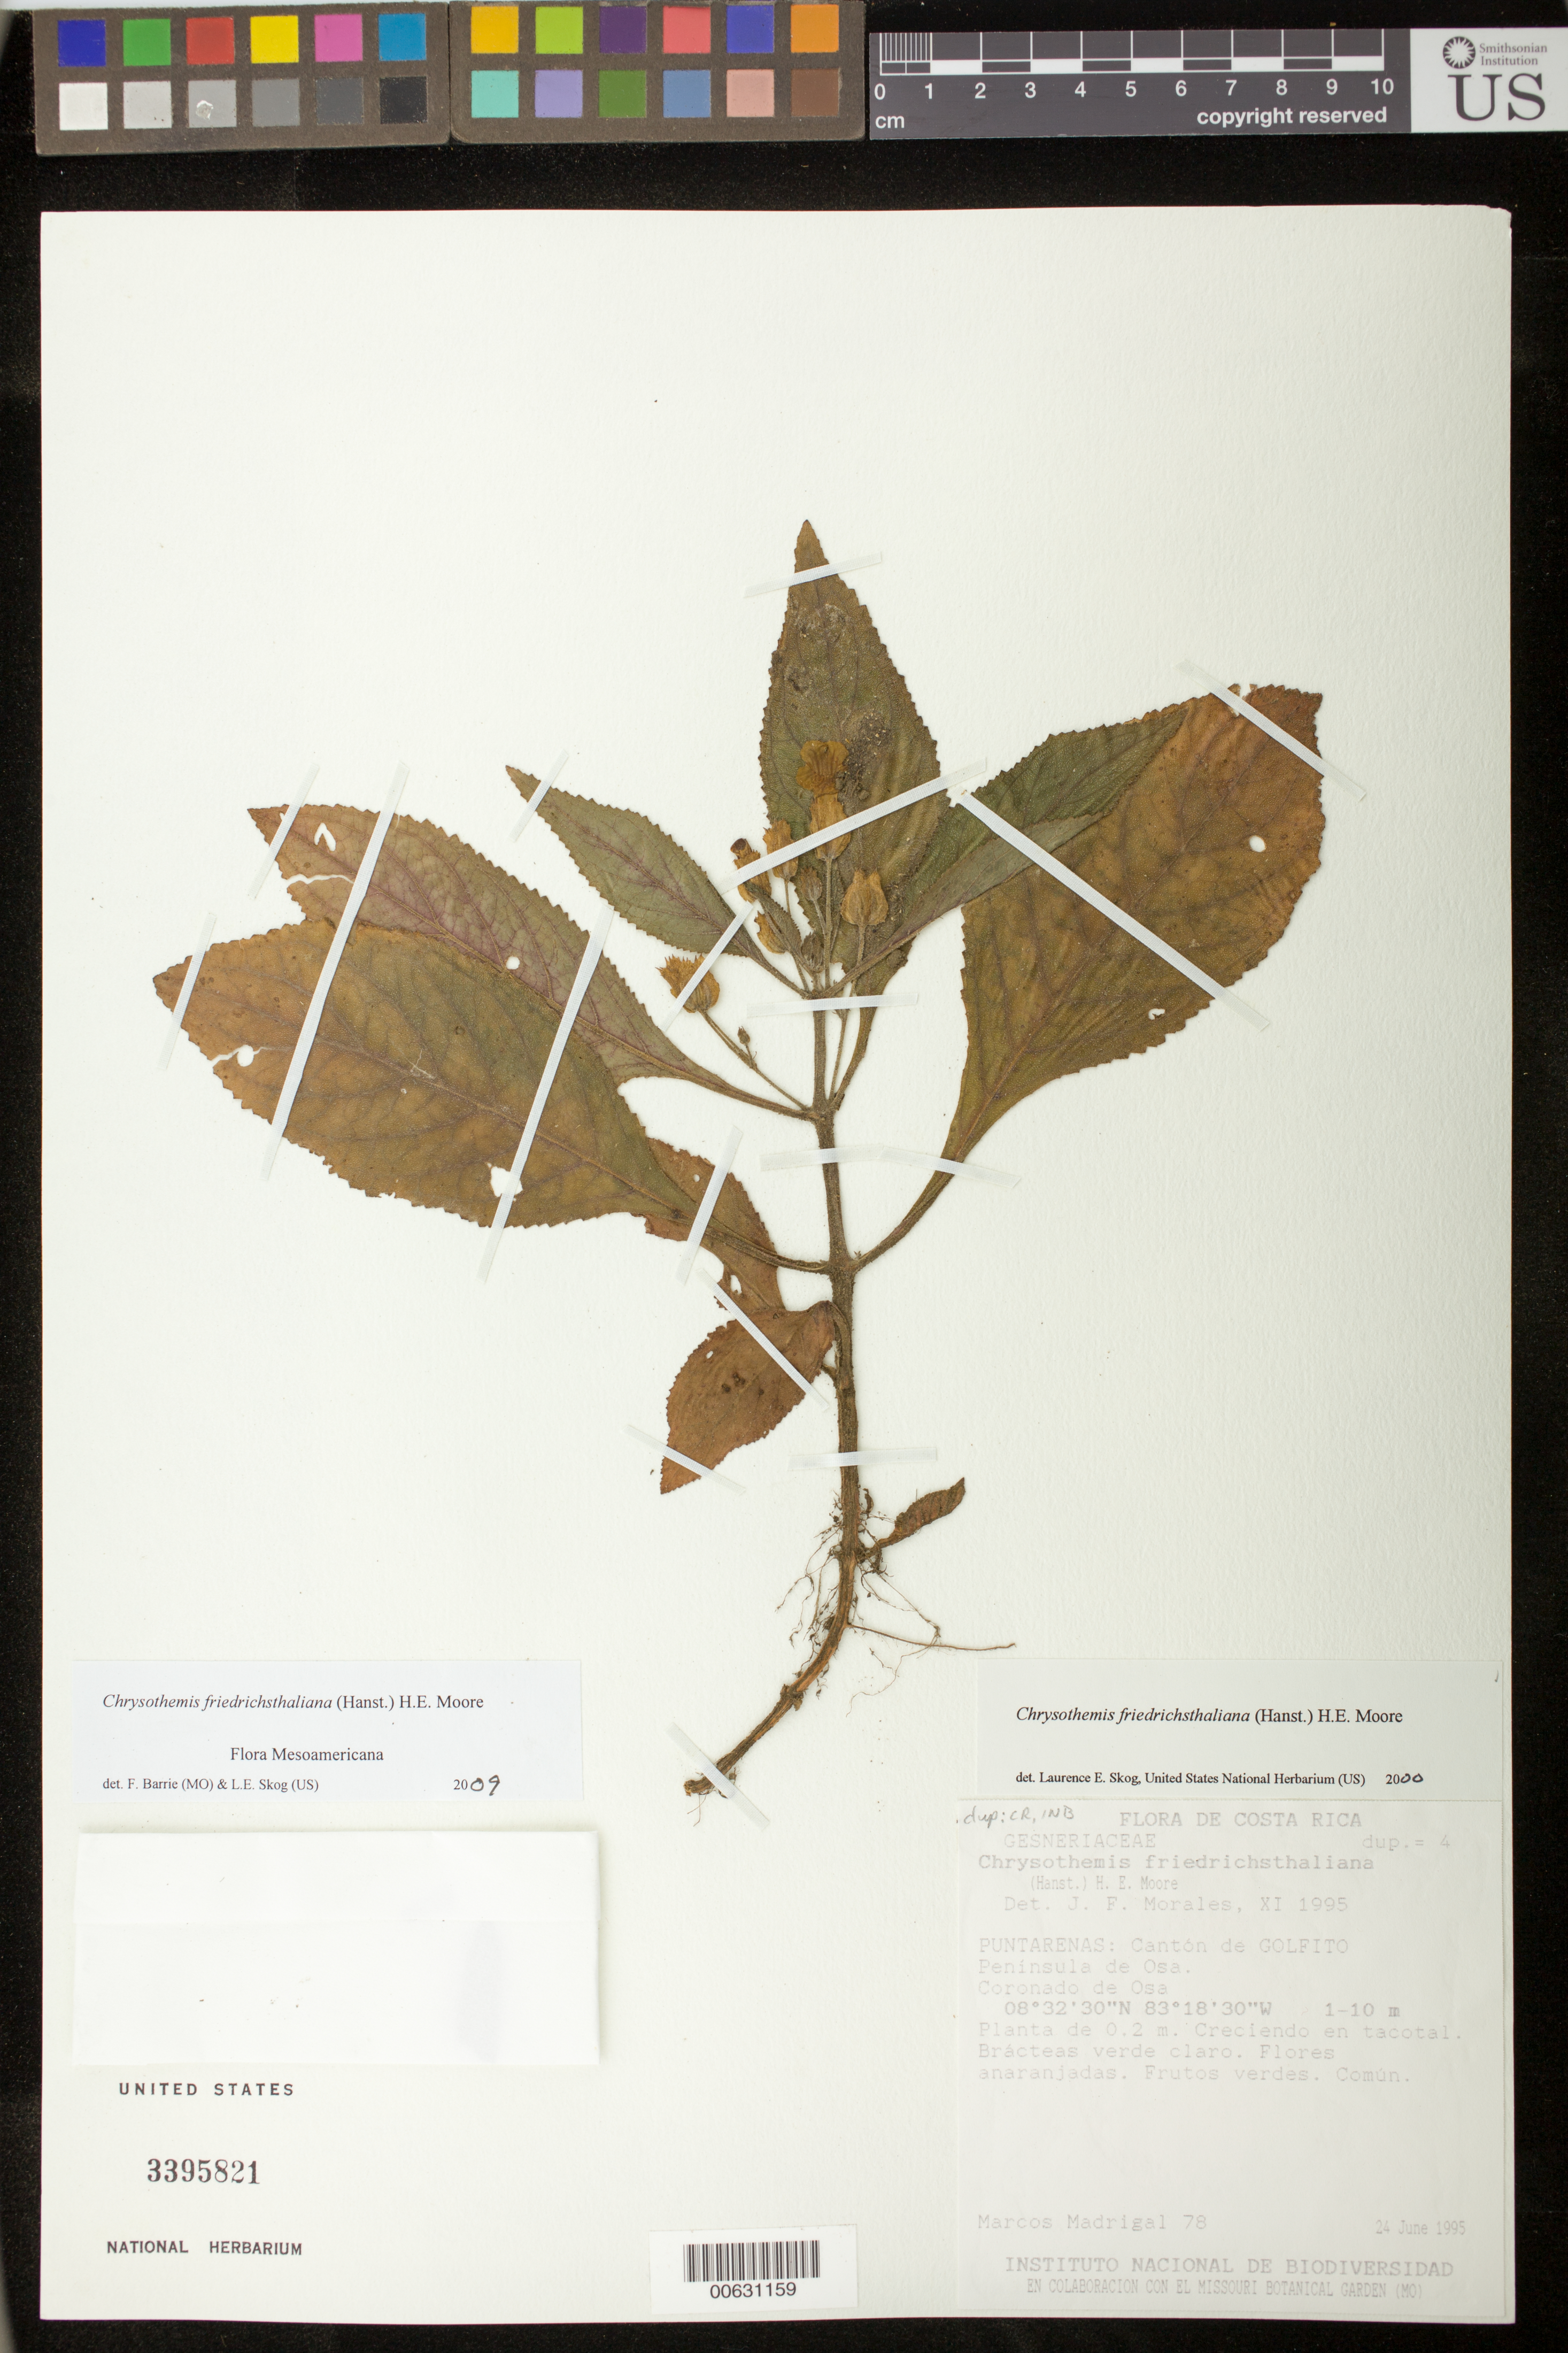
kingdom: Plantae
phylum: Tracheophyta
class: Magnoliopsida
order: Lamiales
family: Gesneriaceae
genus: Chrysothemis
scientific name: Chrysothemis friedrichsthaliana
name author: (Hanst.) H.E. Moore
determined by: Skog, Laurence E.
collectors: M. Madrigal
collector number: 78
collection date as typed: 24 Jun 1995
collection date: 1995-06-24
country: Costa Rica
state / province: Puntarenas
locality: Cantón de Golfito; Peninsula de Osa, Coronado de Osa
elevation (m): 1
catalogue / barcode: US 3395821